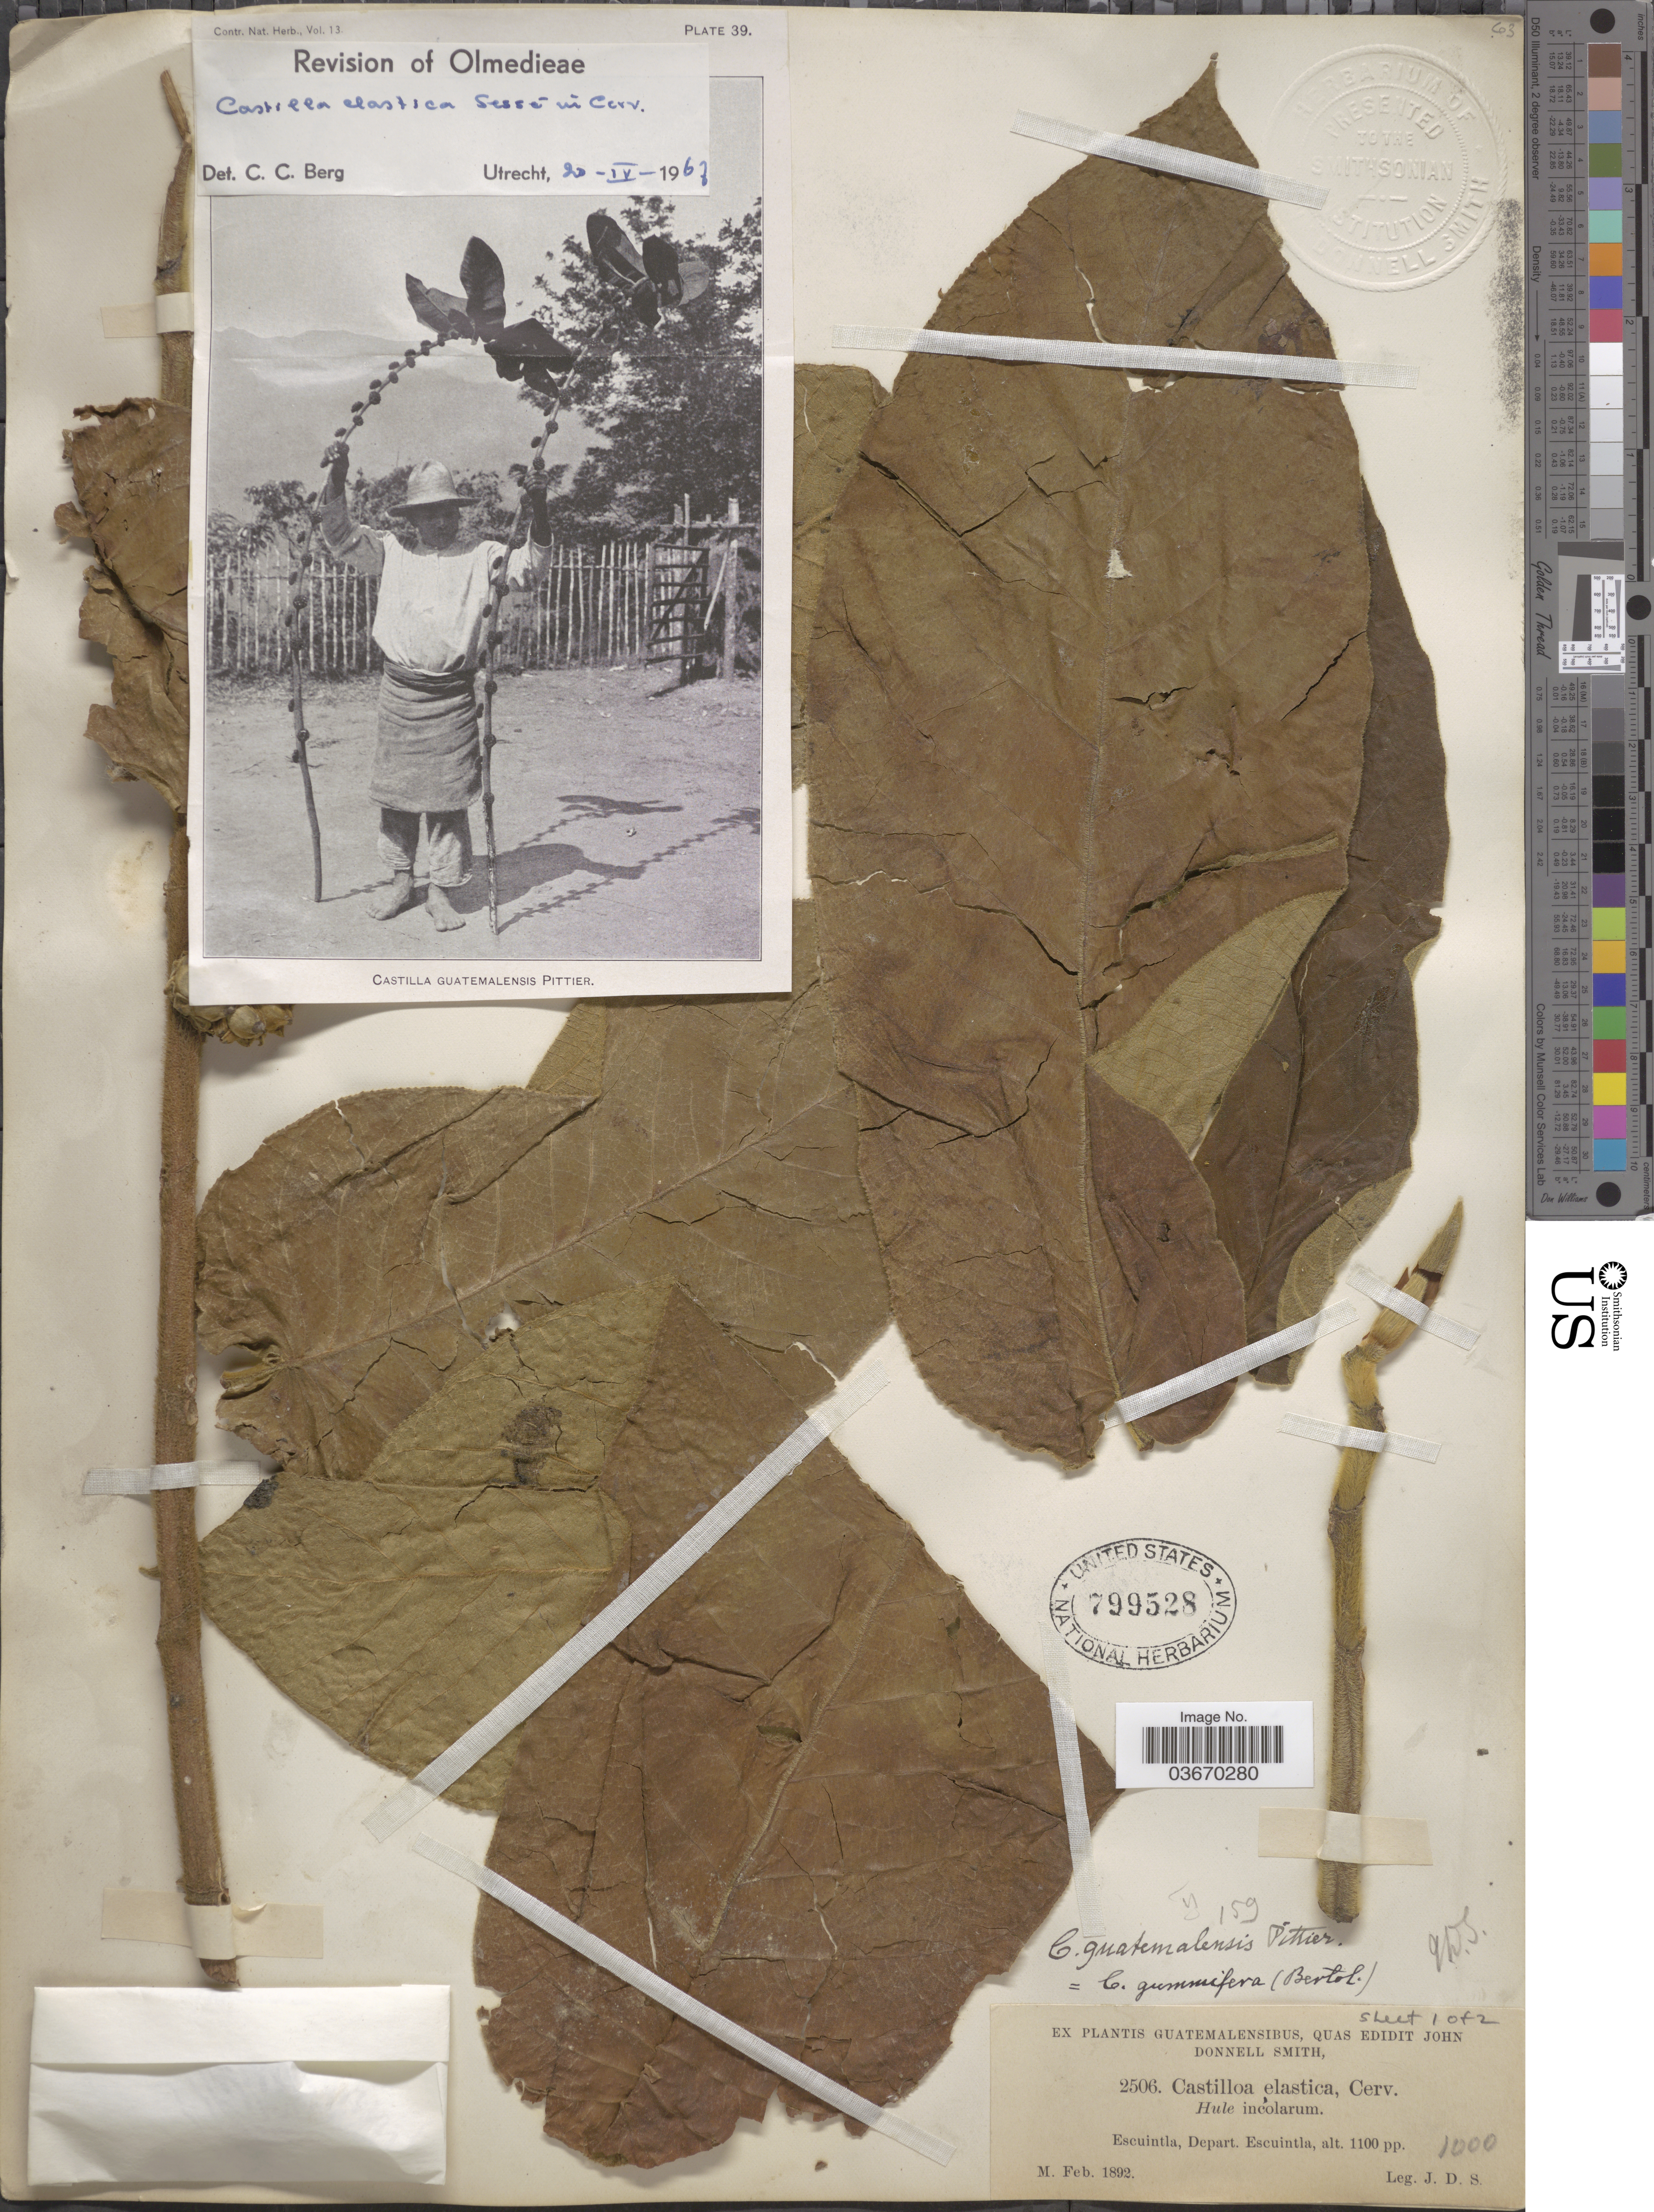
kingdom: Plantae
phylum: Tracheophyta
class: Magnoliopsida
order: Rosales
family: Moraceae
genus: Castilla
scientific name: Castilla elastica subsp. elastica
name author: Sessé ex Cerv.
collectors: J. Donnell Smith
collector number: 2506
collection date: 1892-02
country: Guatemala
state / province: Escuintla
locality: Escuintla, Depart. Escuintla.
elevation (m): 335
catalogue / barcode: US 799528